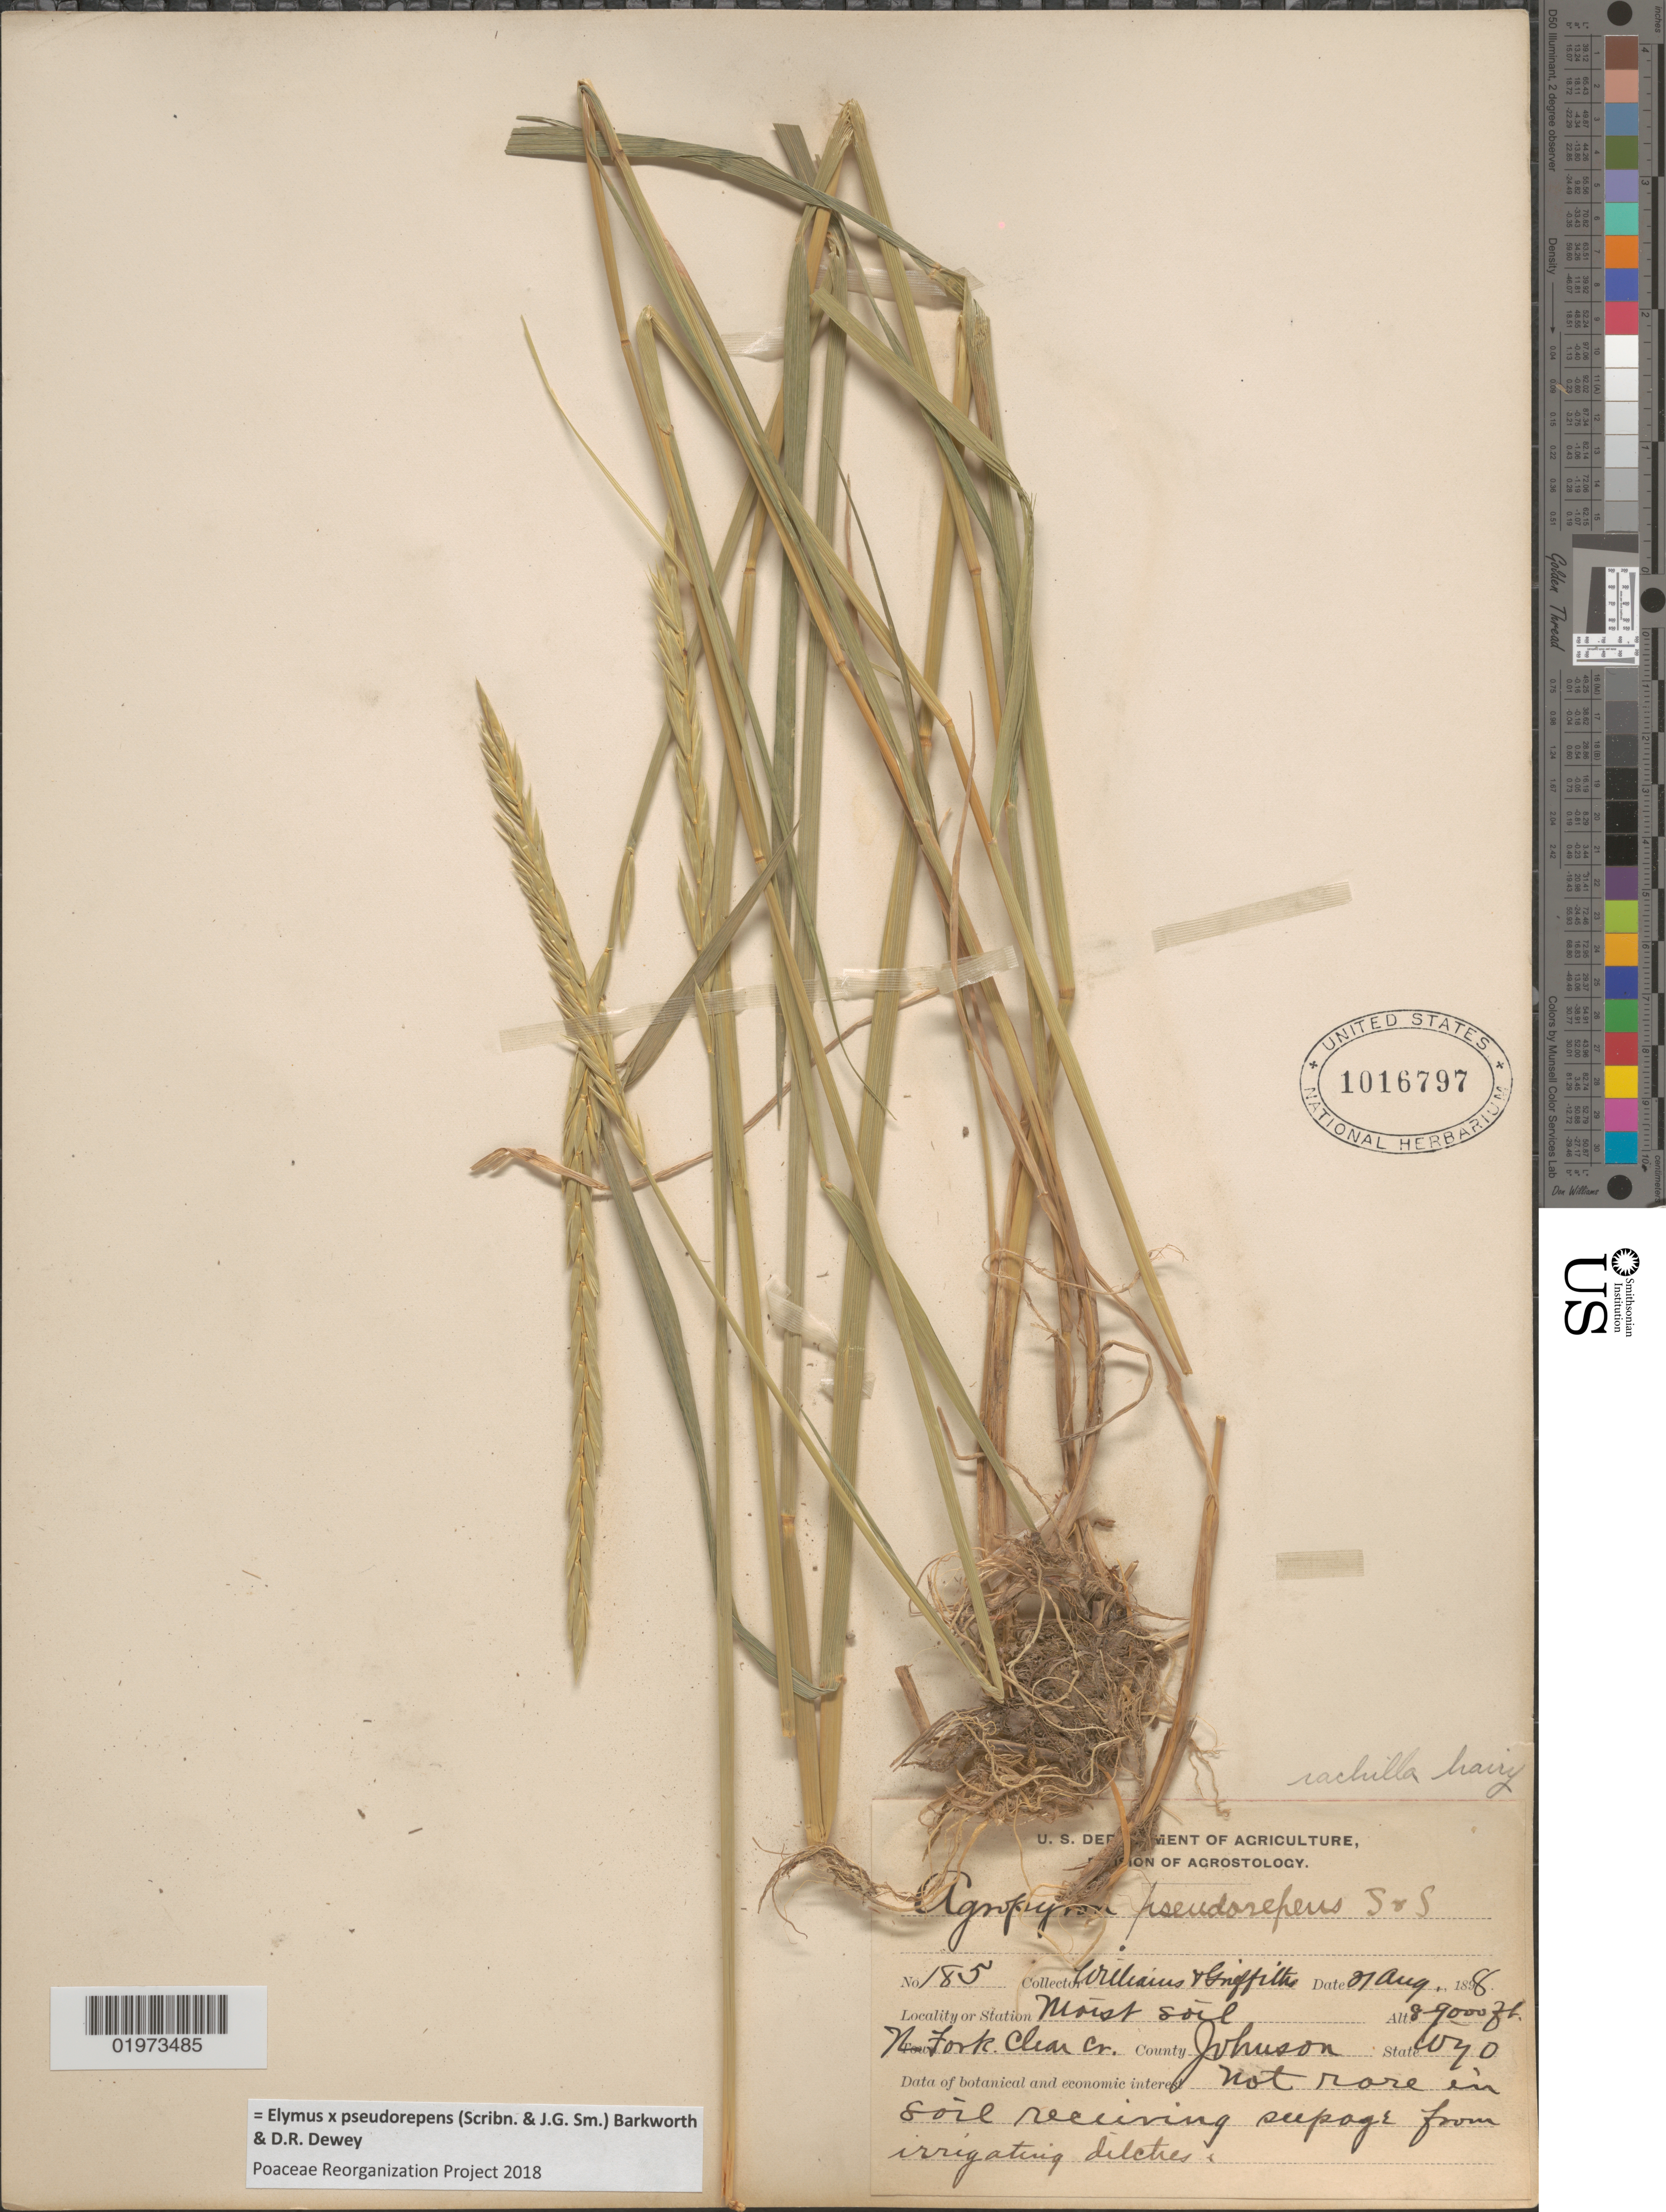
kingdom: Plantae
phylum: Tracheophyta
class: Liliopsida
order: Poales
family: Poaceae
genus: Elymus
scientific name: Elymus x pseudorepens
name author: (Scribn. & J.G. Sm.) Barkworth & Dewey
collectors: -- Williams & -- Griffiths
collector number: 185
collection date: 1898-08-21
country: United States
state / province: Wyoming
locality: N. Fork Clear Cr, County Johnson.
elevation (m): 2438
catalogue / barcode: US 1016797